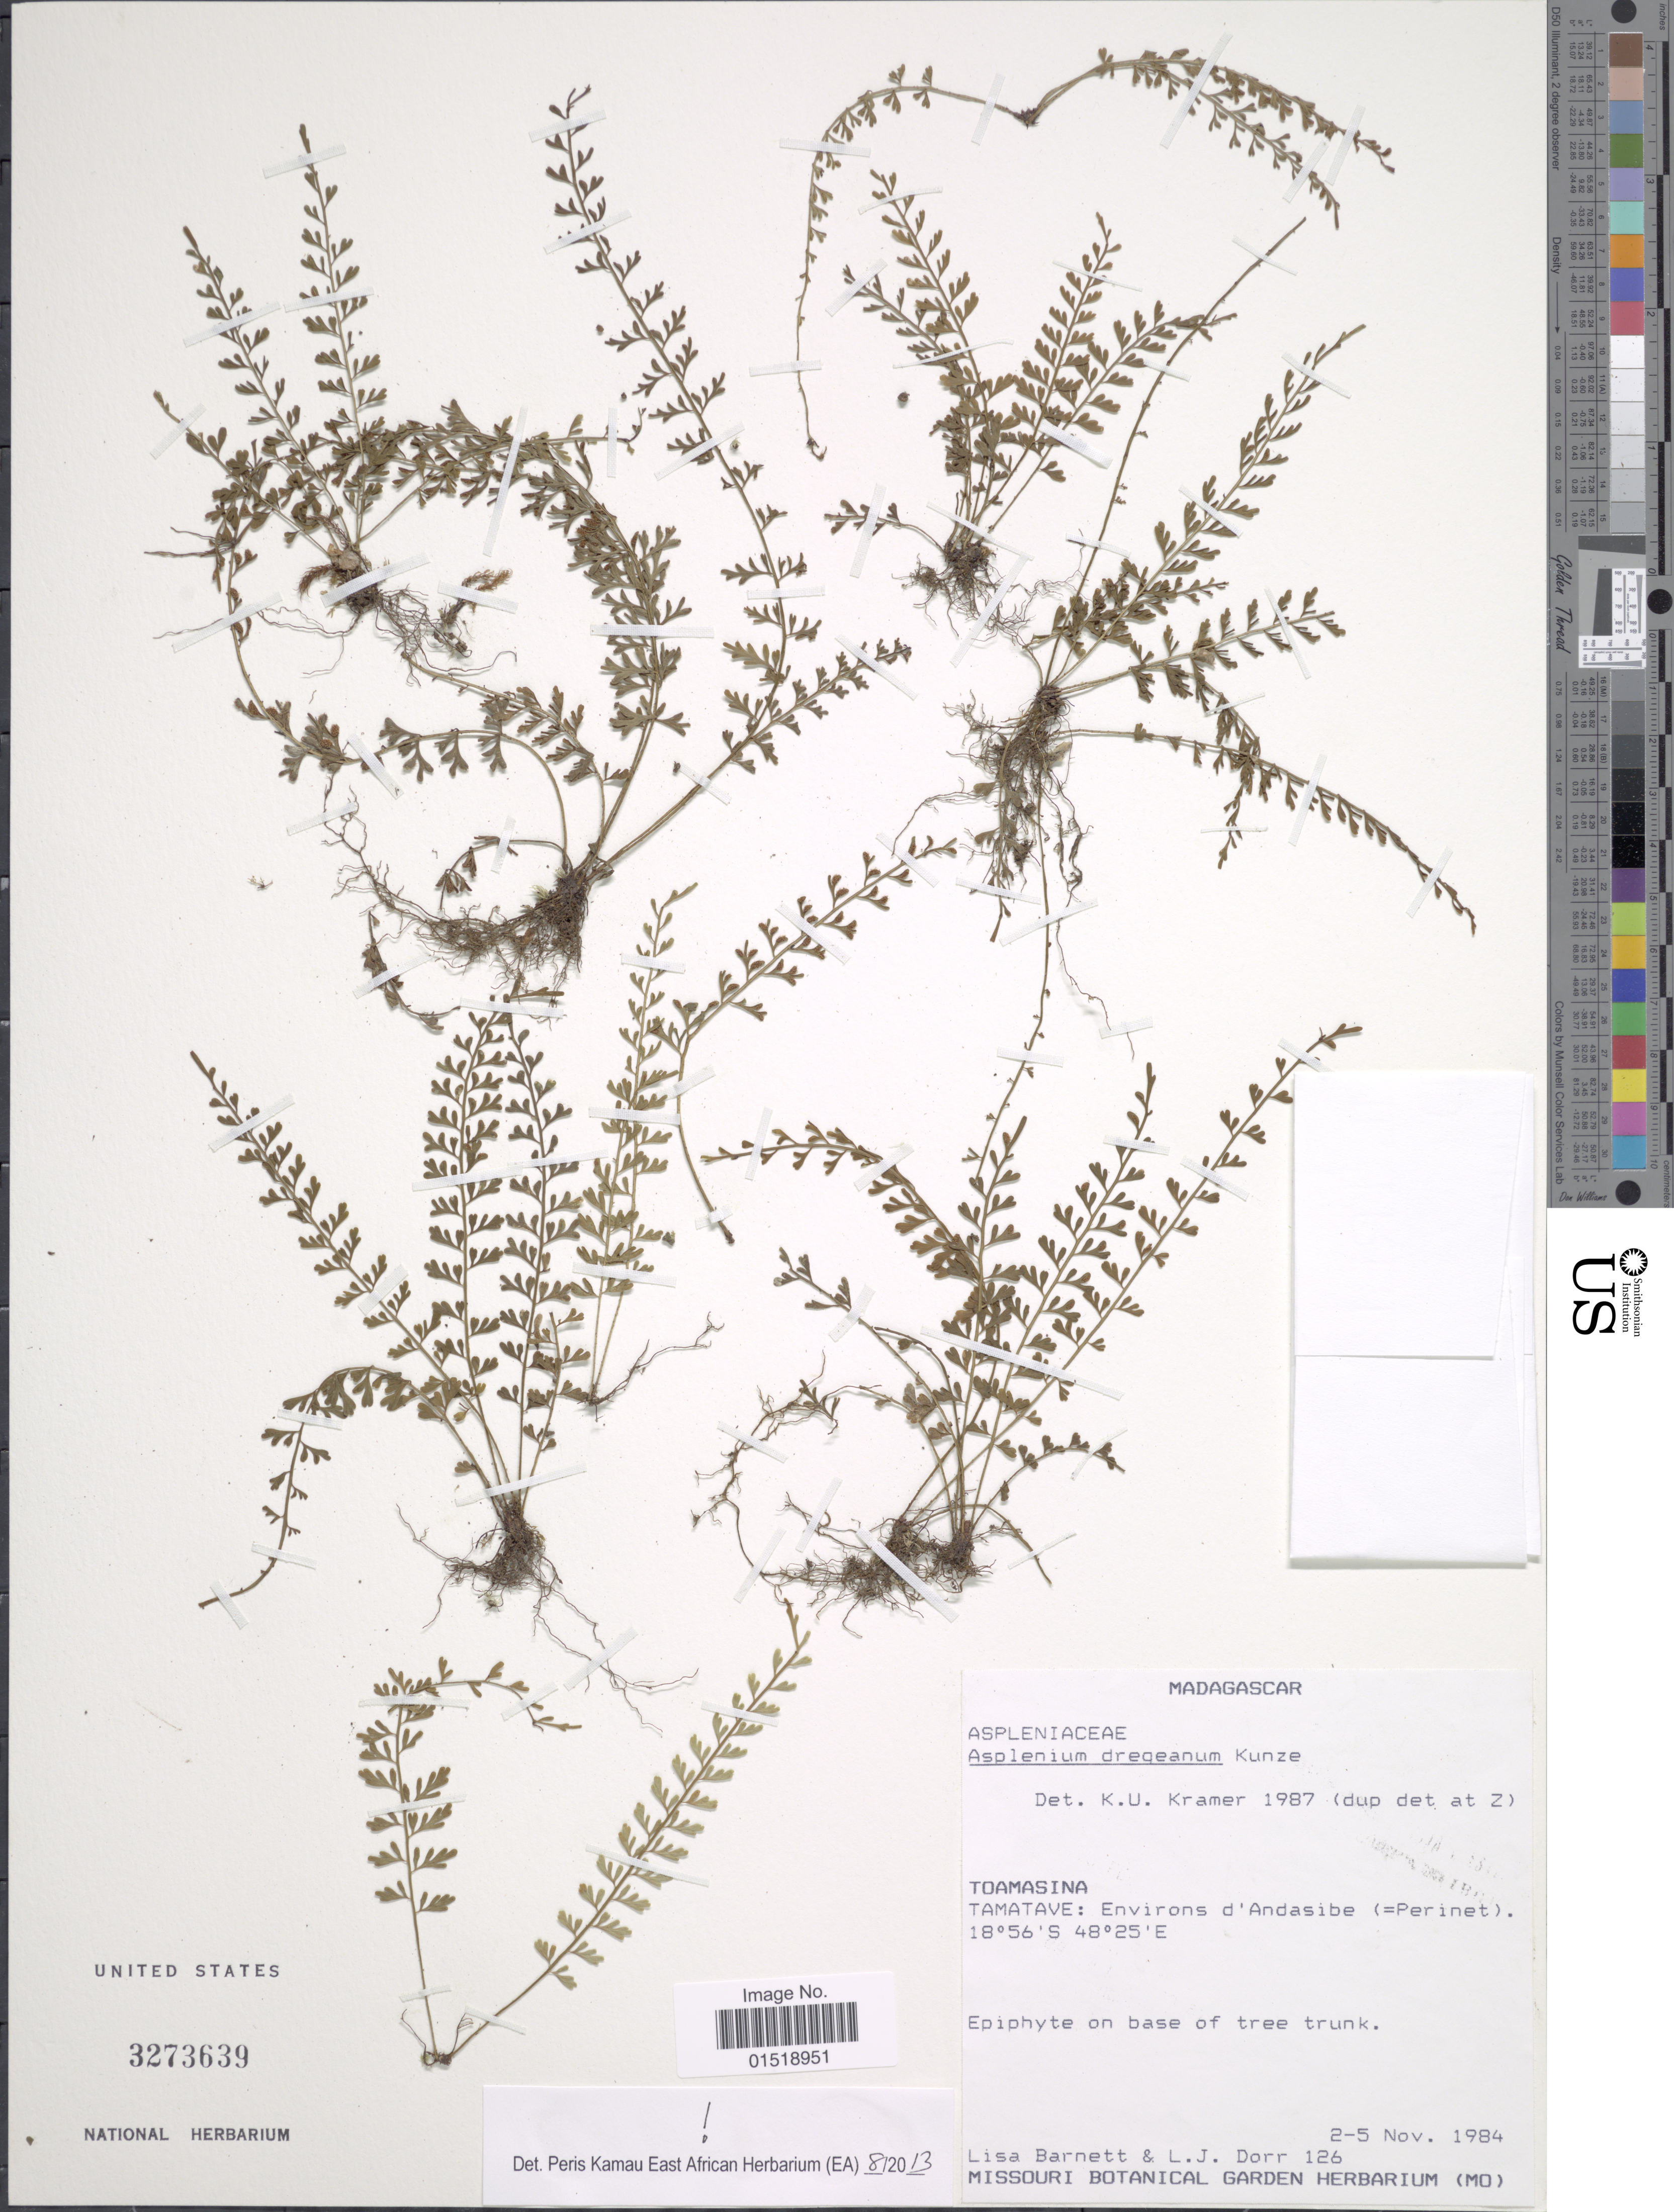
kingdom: Plantae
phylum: Tracheophyta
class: Polypodiopsida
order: Polypodiales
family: Aspleniaceae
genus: Asplenium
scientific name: Asplenium dregeanum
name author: Kunze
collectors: L. C. Barnett & L. J. Dorr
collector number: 126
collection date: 1984-11-02/1984-11-05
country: Madagascar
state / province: Alaotra Mangoro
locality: Tamatave: Environs d'Andasibe (=Perinet).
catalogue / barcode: US 3273639